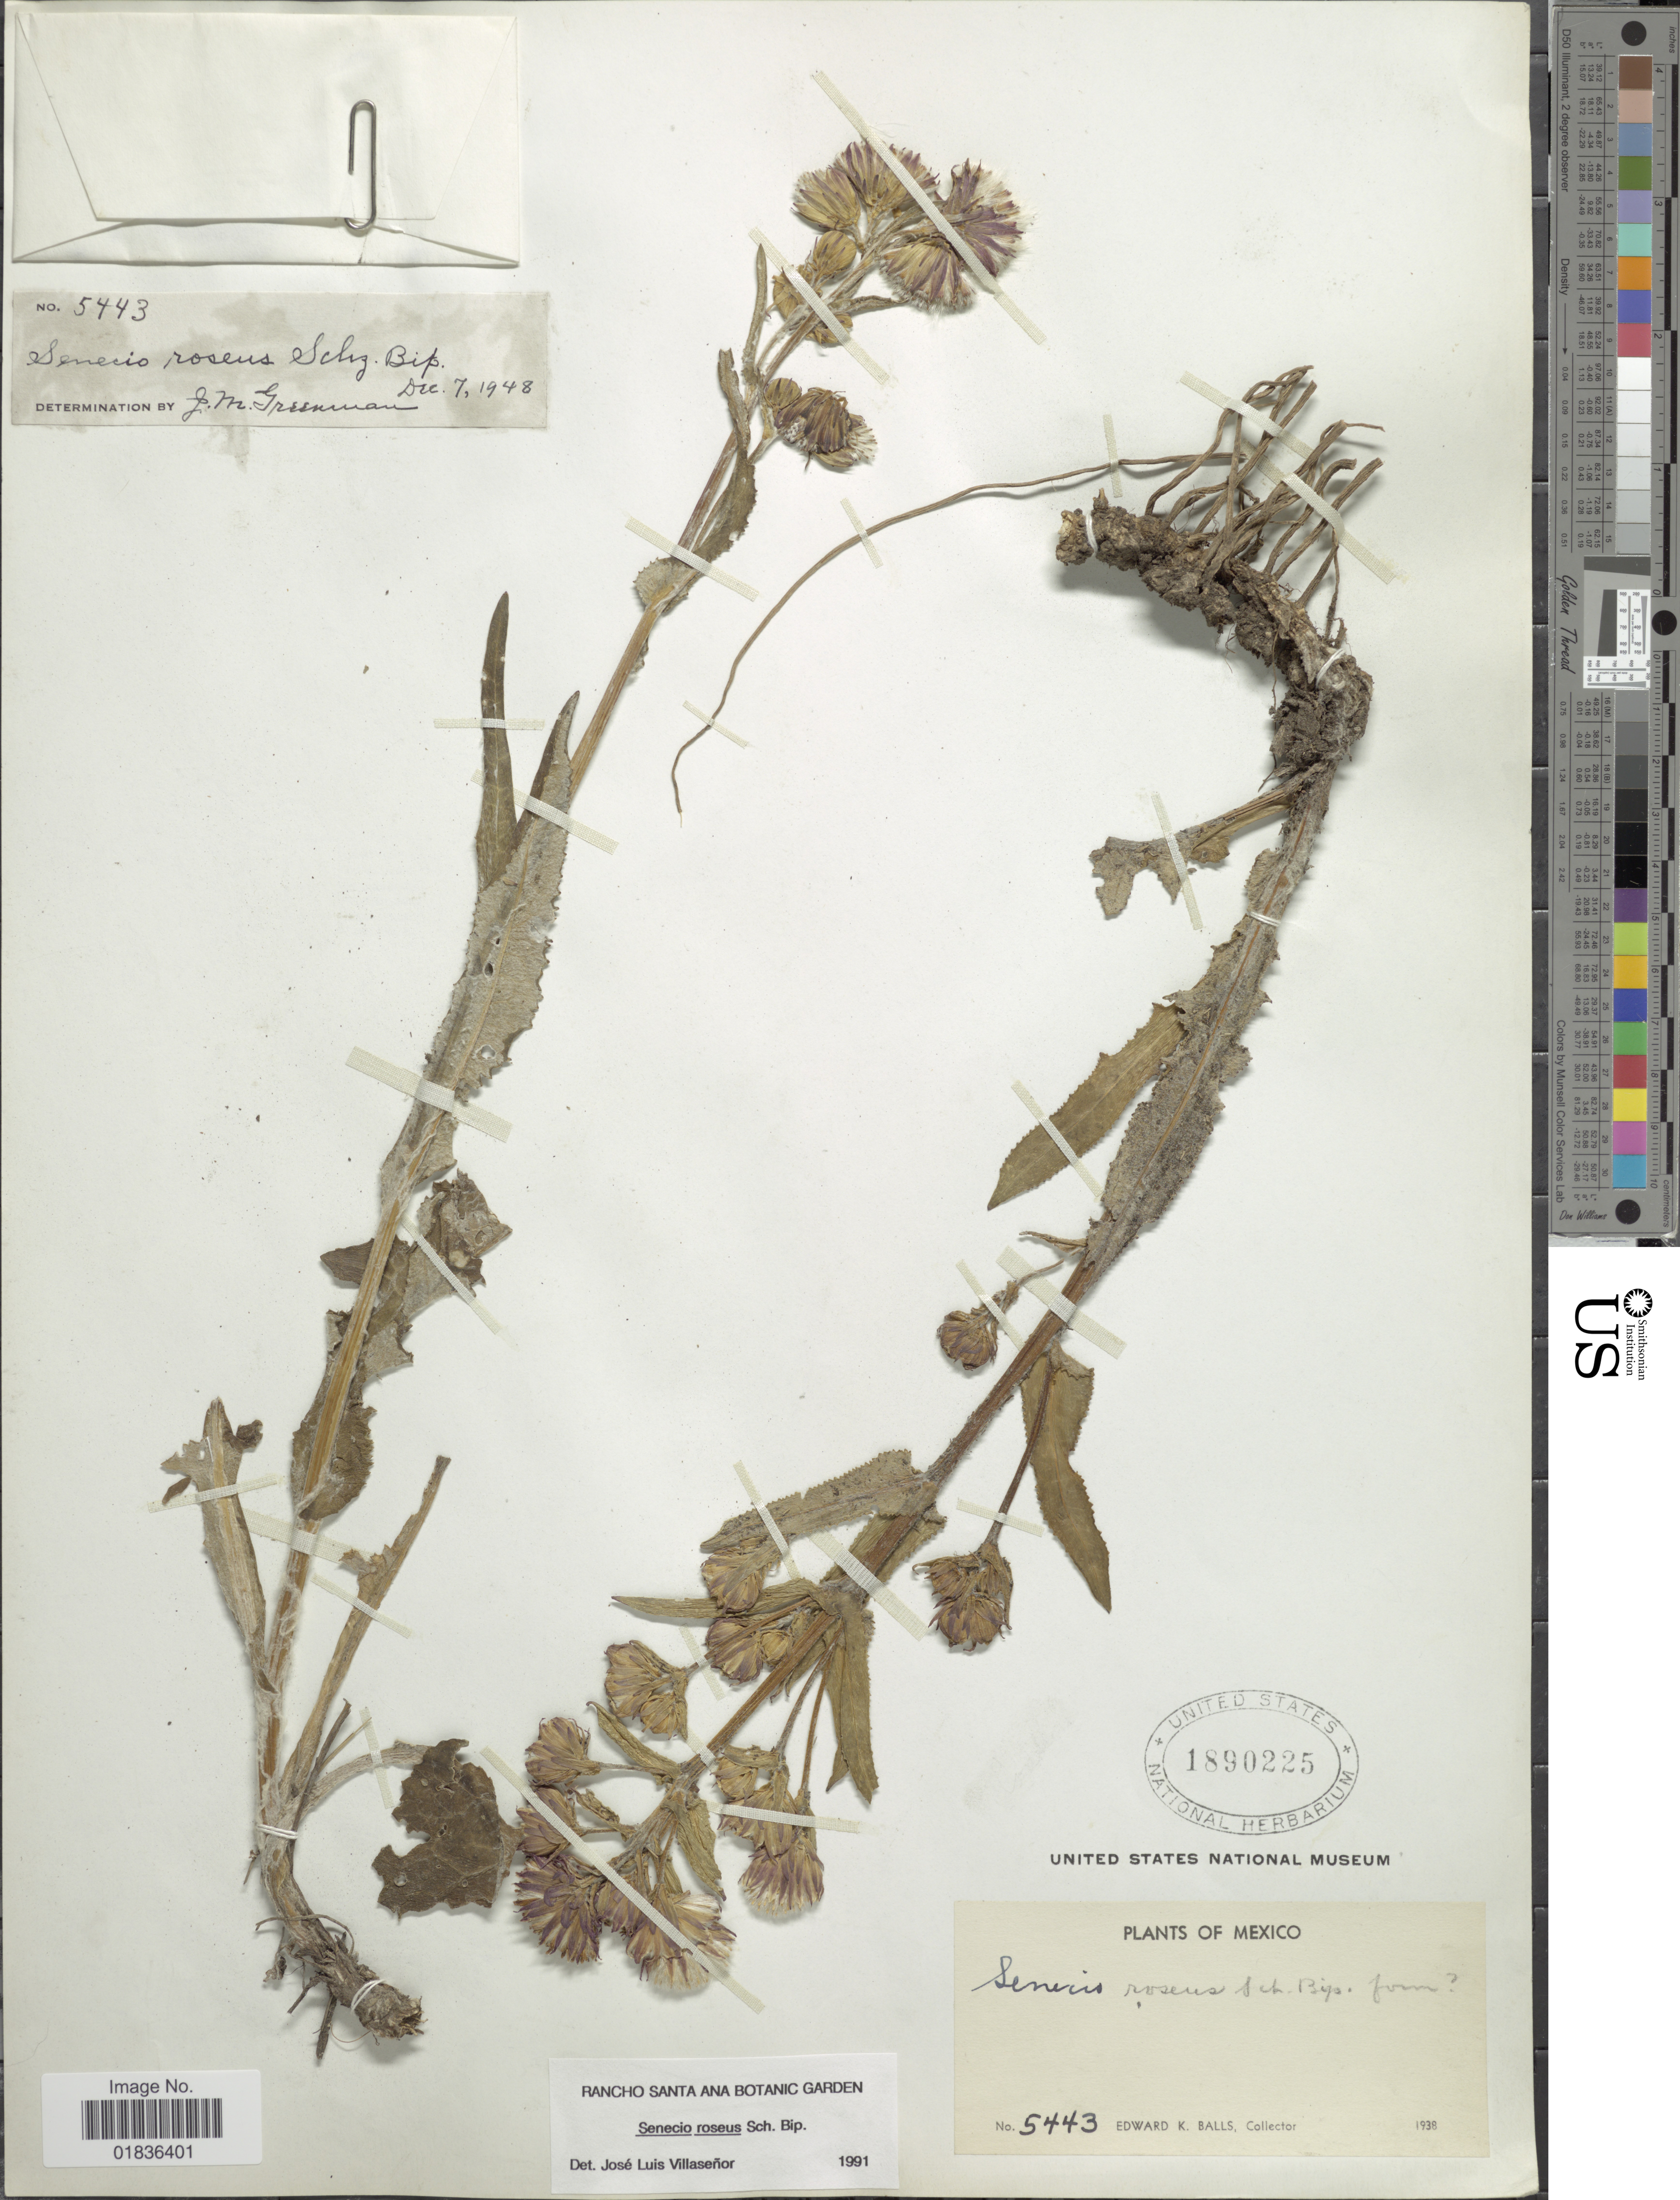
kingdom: Plantae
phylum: Tracheophyta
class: Magnoliopsida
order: Asterales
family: Asteraceae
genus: Senecio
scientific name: Senecio roseus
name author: Sch. Bip.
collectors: E. K. Balls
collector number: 5443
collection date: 1938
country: Mexico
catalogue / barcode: US 1890225